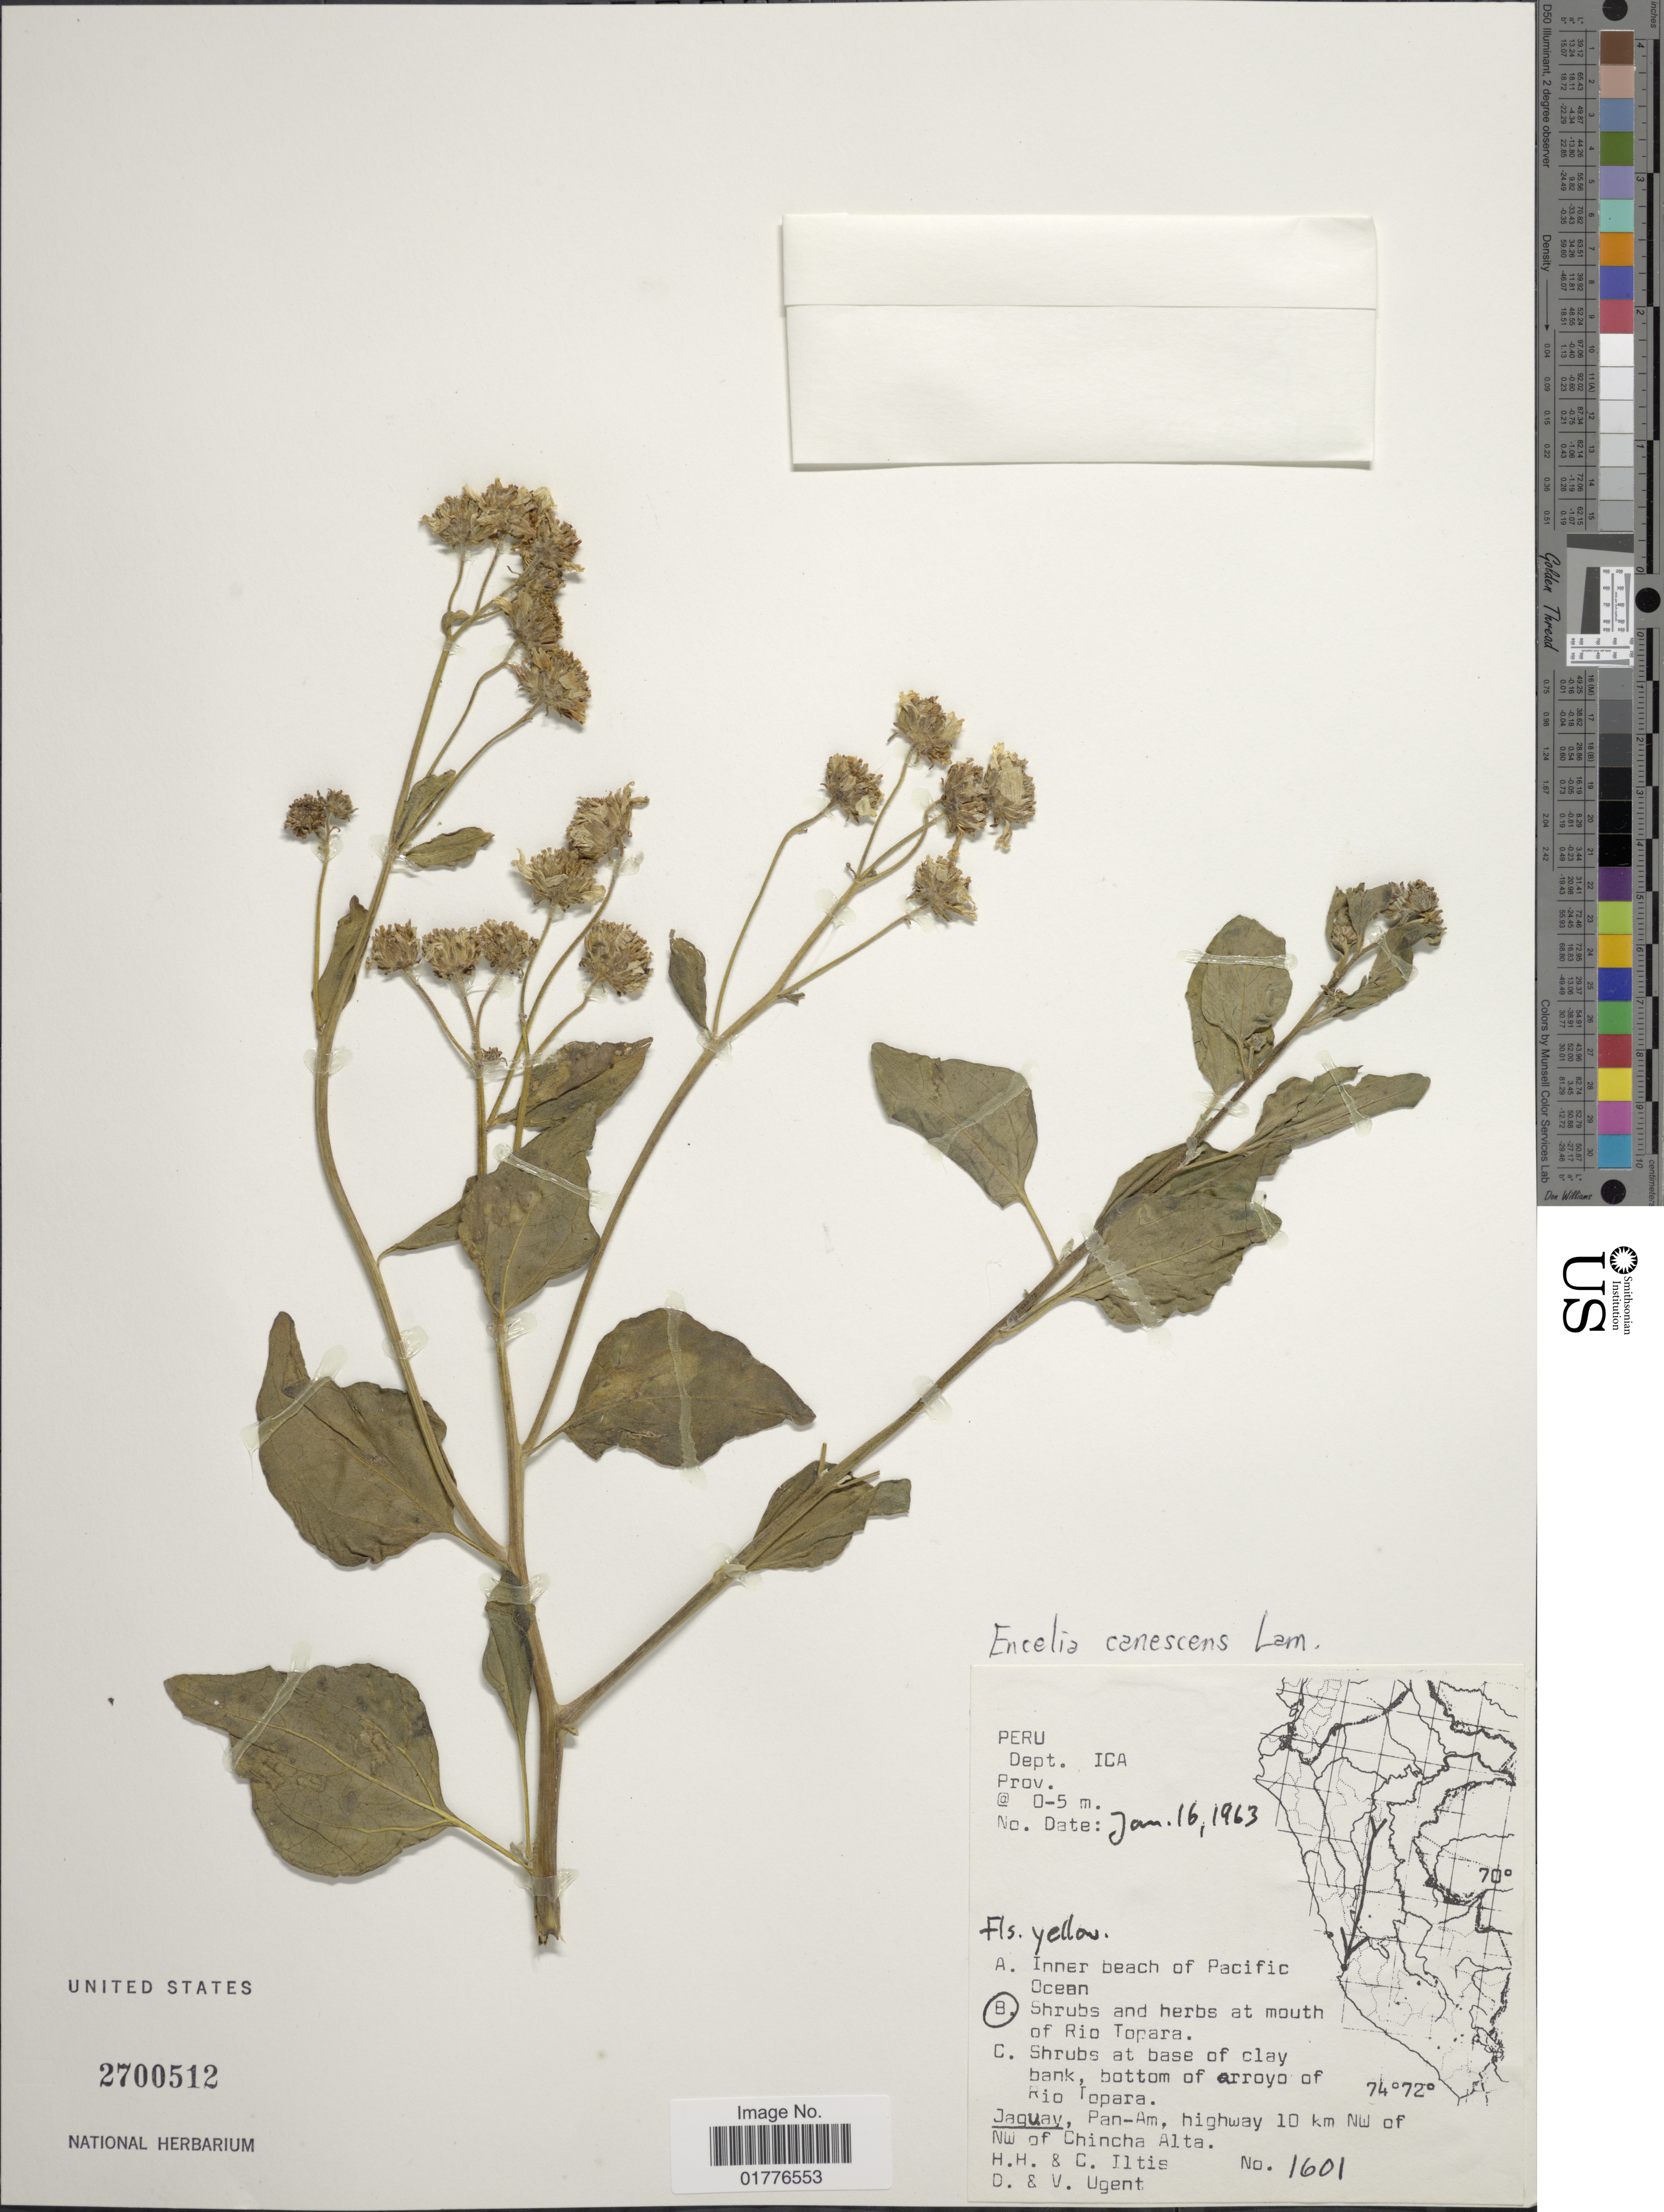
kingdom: Plantae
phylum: Tracheophyta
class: Magnoliopsida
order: Asterales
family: Asteraceae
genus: Encelia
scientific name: Encelia canescens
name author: Lam.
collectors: H. H. Iltis, C. M Iltis, D. Ugent & V. Ugent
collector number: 1601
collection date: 1963-01-16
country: Peru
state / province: Ica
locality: At mouth of Rio Topara. Jaguay, Pan-Am, highway 10 km NW of NW of Chincha Alta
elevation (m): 0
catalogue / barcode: US 2700512